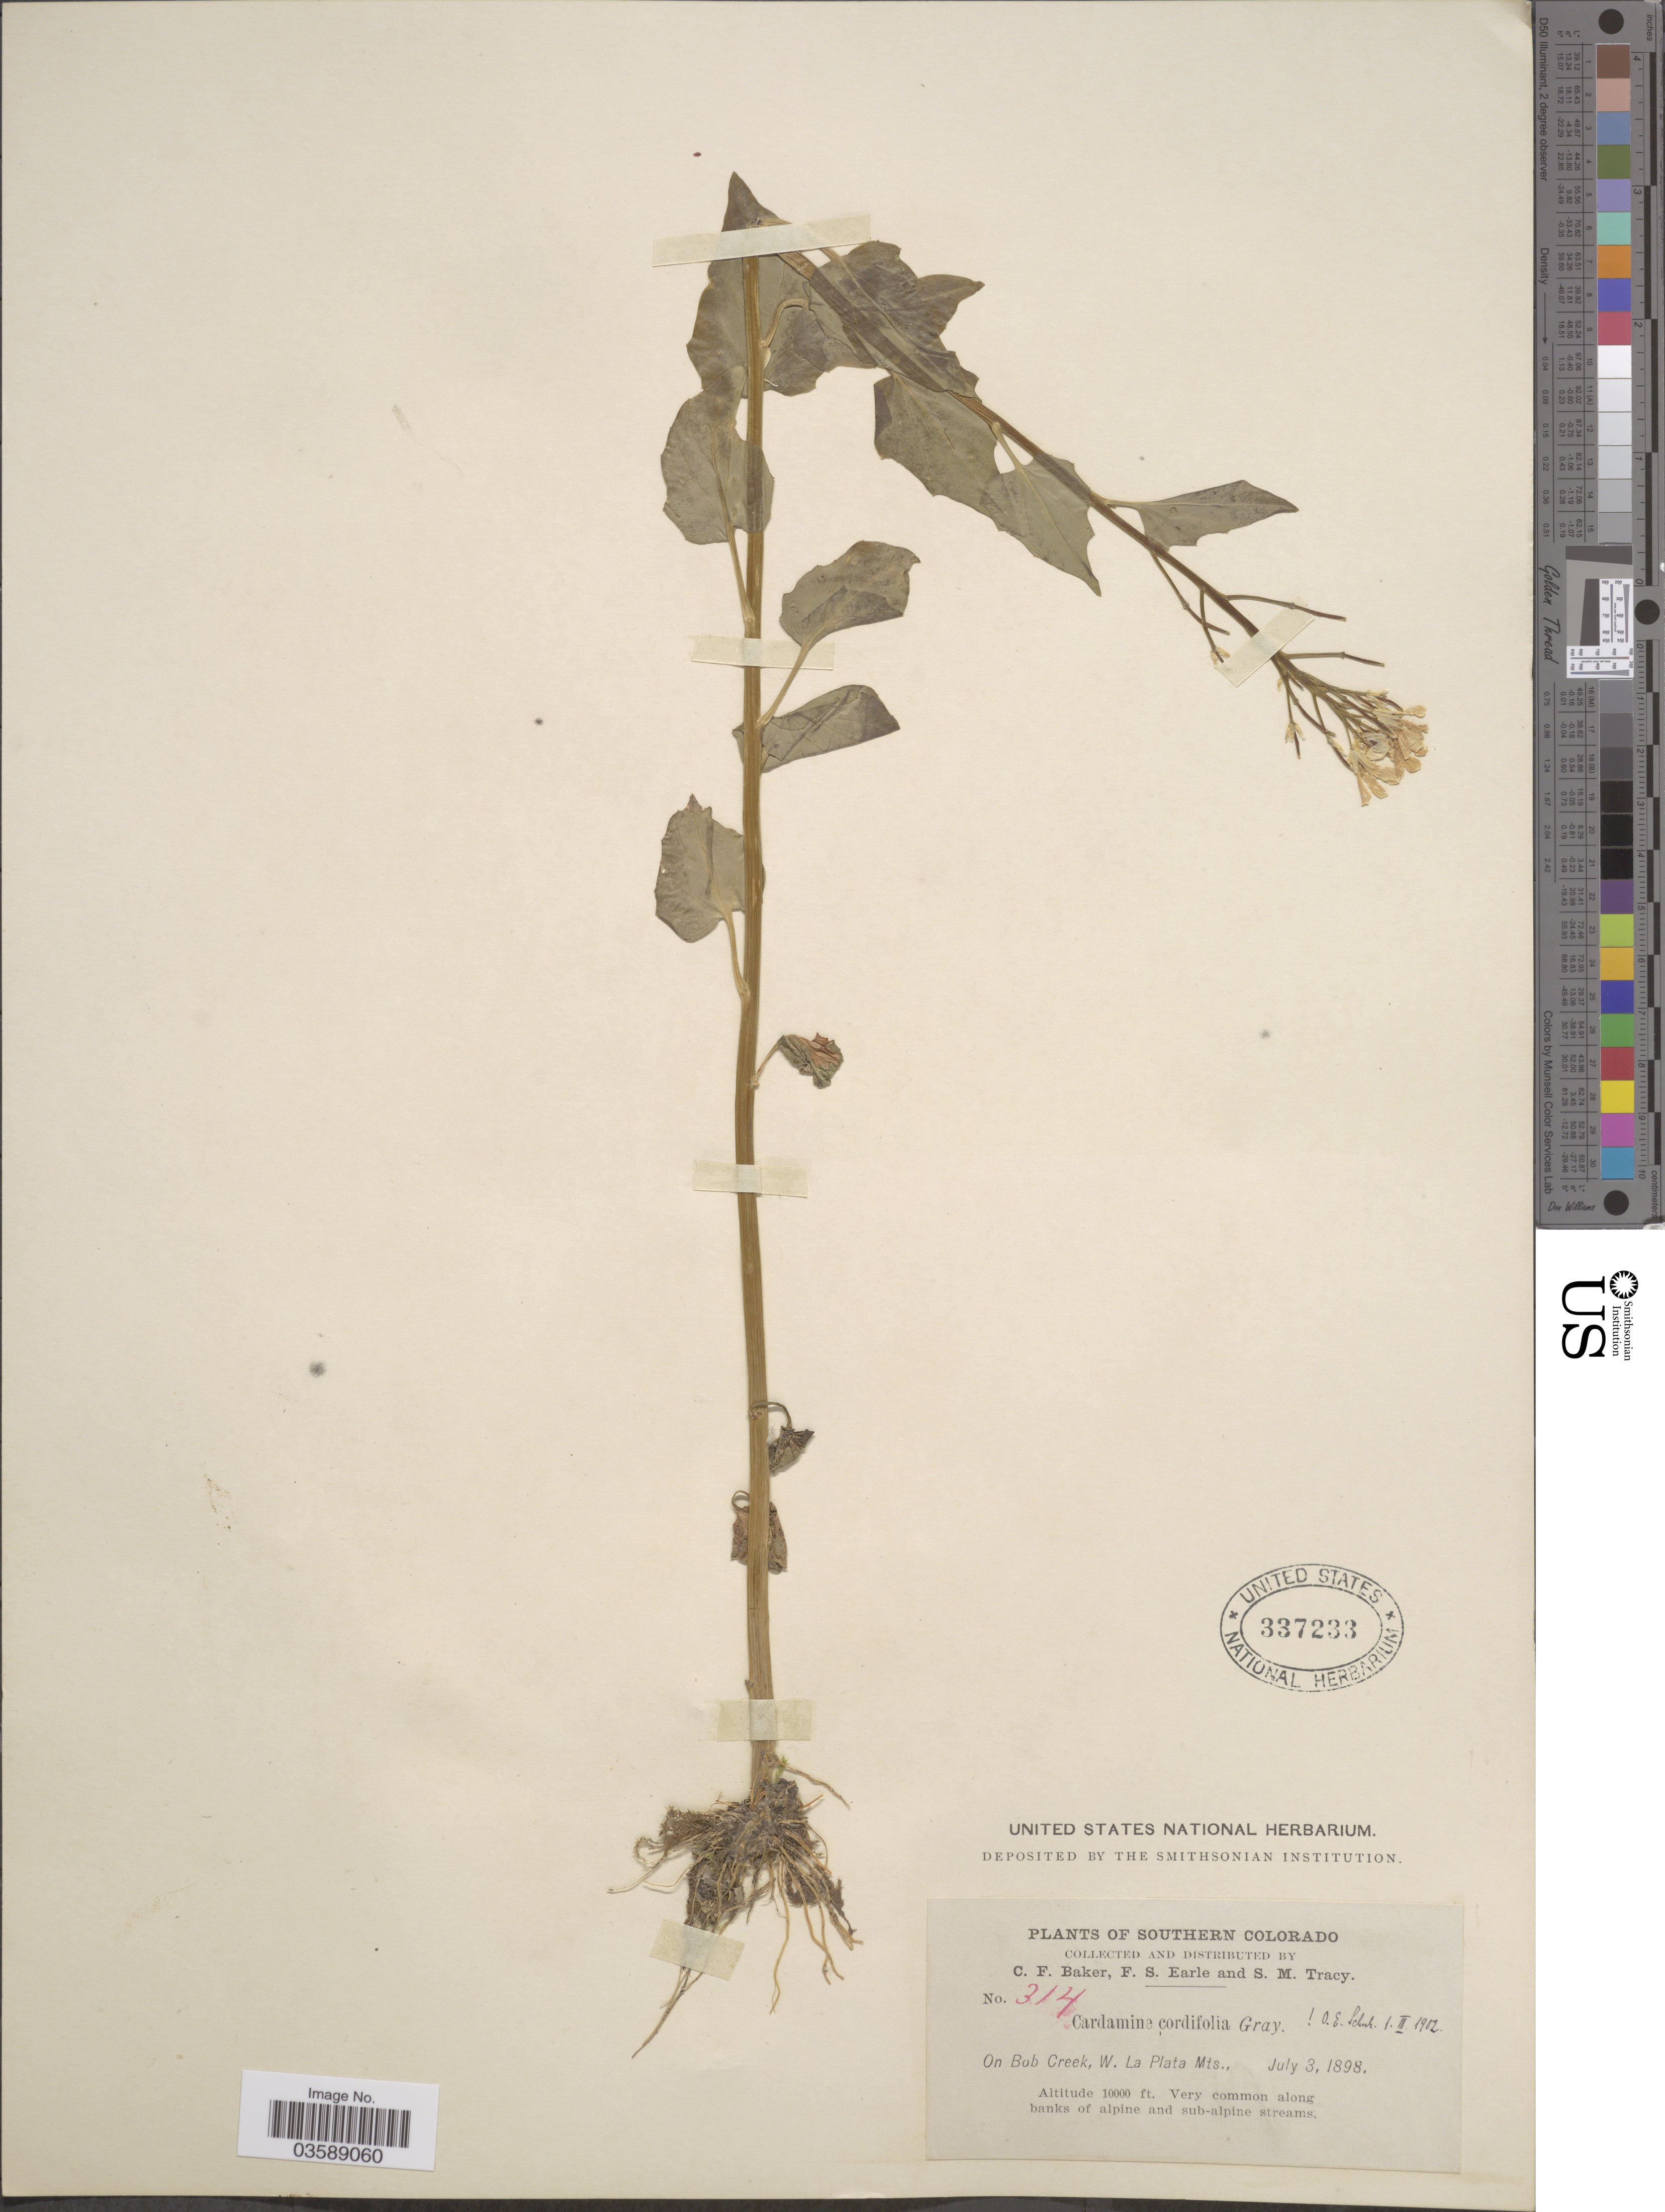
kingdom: Plantae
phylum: Tracheophyta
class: Magnoliopsida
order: Brassicales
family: Brassicaceae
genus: Cardamine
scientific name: Cardamine cordifolia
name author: A. Gray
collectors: C. F. Baker, F. S. Earle & S. M. Tracy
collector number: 314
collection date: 1898-07-03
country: United States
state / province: Colorado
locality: Southern Colorado. On Bob Creek, W. La Plata Mts.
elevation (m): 3048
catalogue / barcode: US 337233